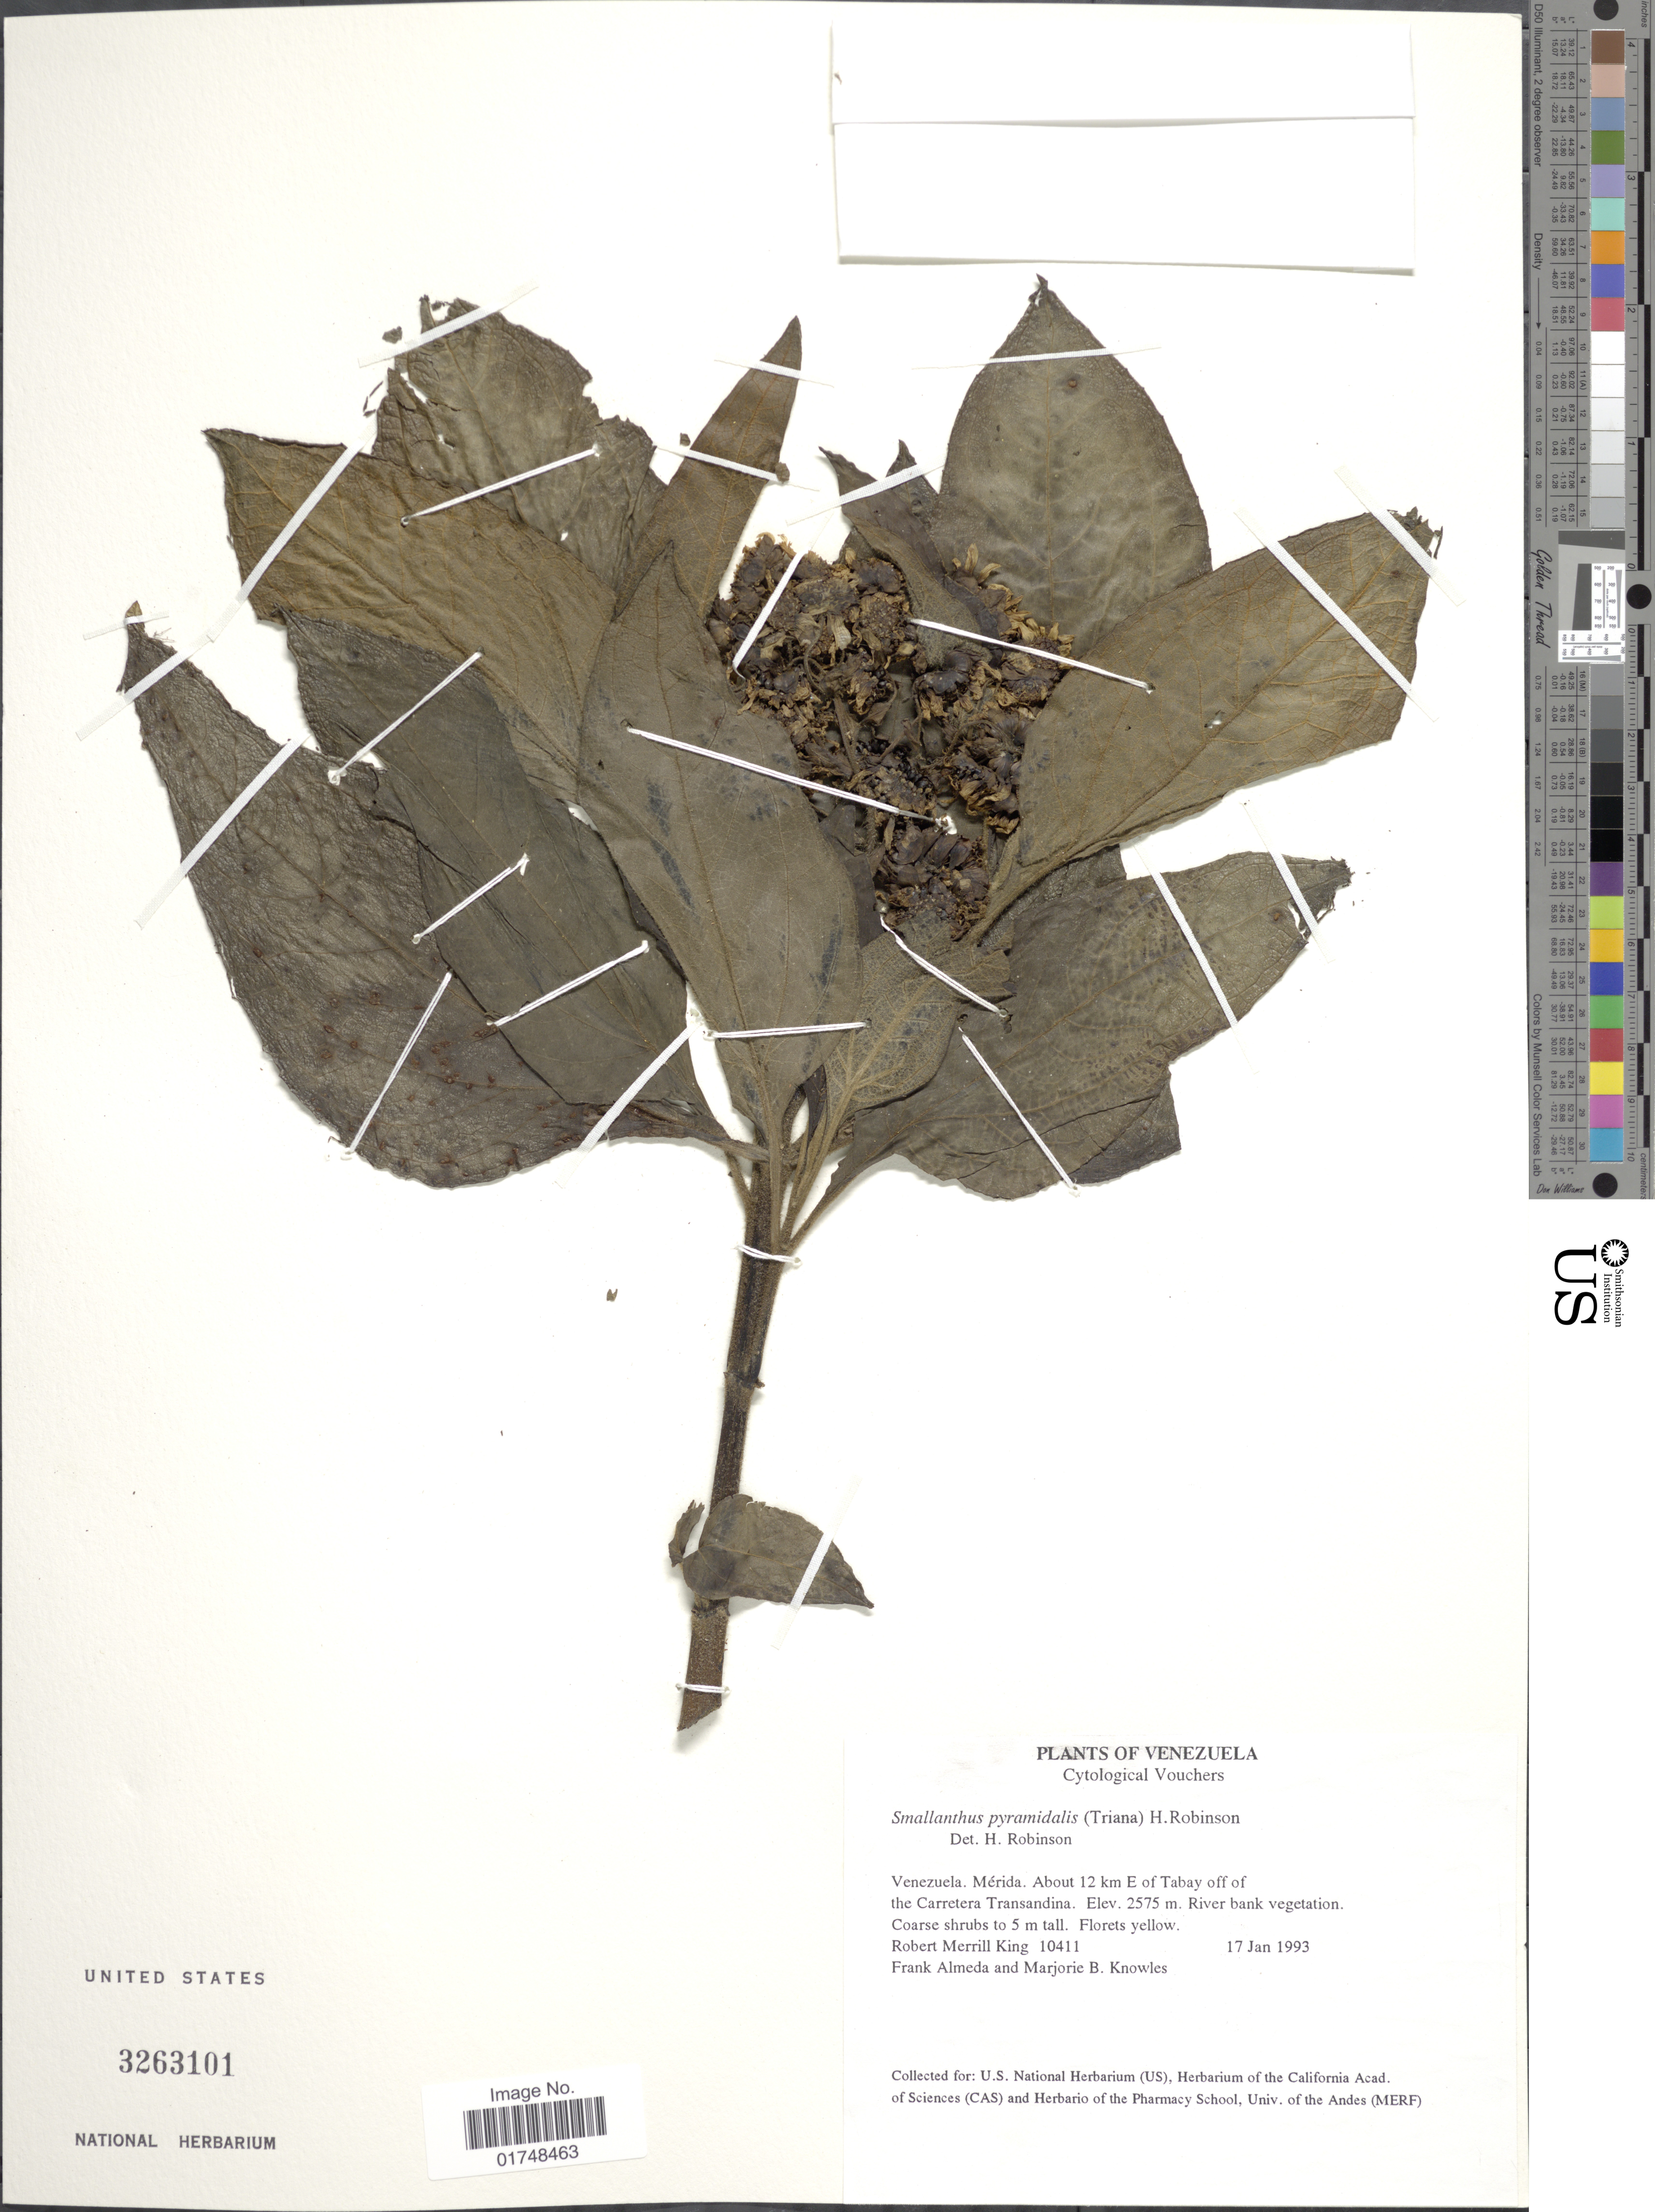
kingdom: Plantae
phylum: Tracheophyta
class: Magnoliopsida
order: Asterales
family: Asteraceae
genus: Smallanthus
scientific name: Smallanthus pyramidalis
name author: (Triana) H. Rob.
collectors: R. M. King, F. Almeda & M. B. Knowles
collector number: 10411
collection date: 1993-01-17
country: Venezuela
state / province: Mérida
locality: About 12 km E of Tabay off of the Carretera Transandina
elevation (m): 2575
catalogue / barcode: US 3263101